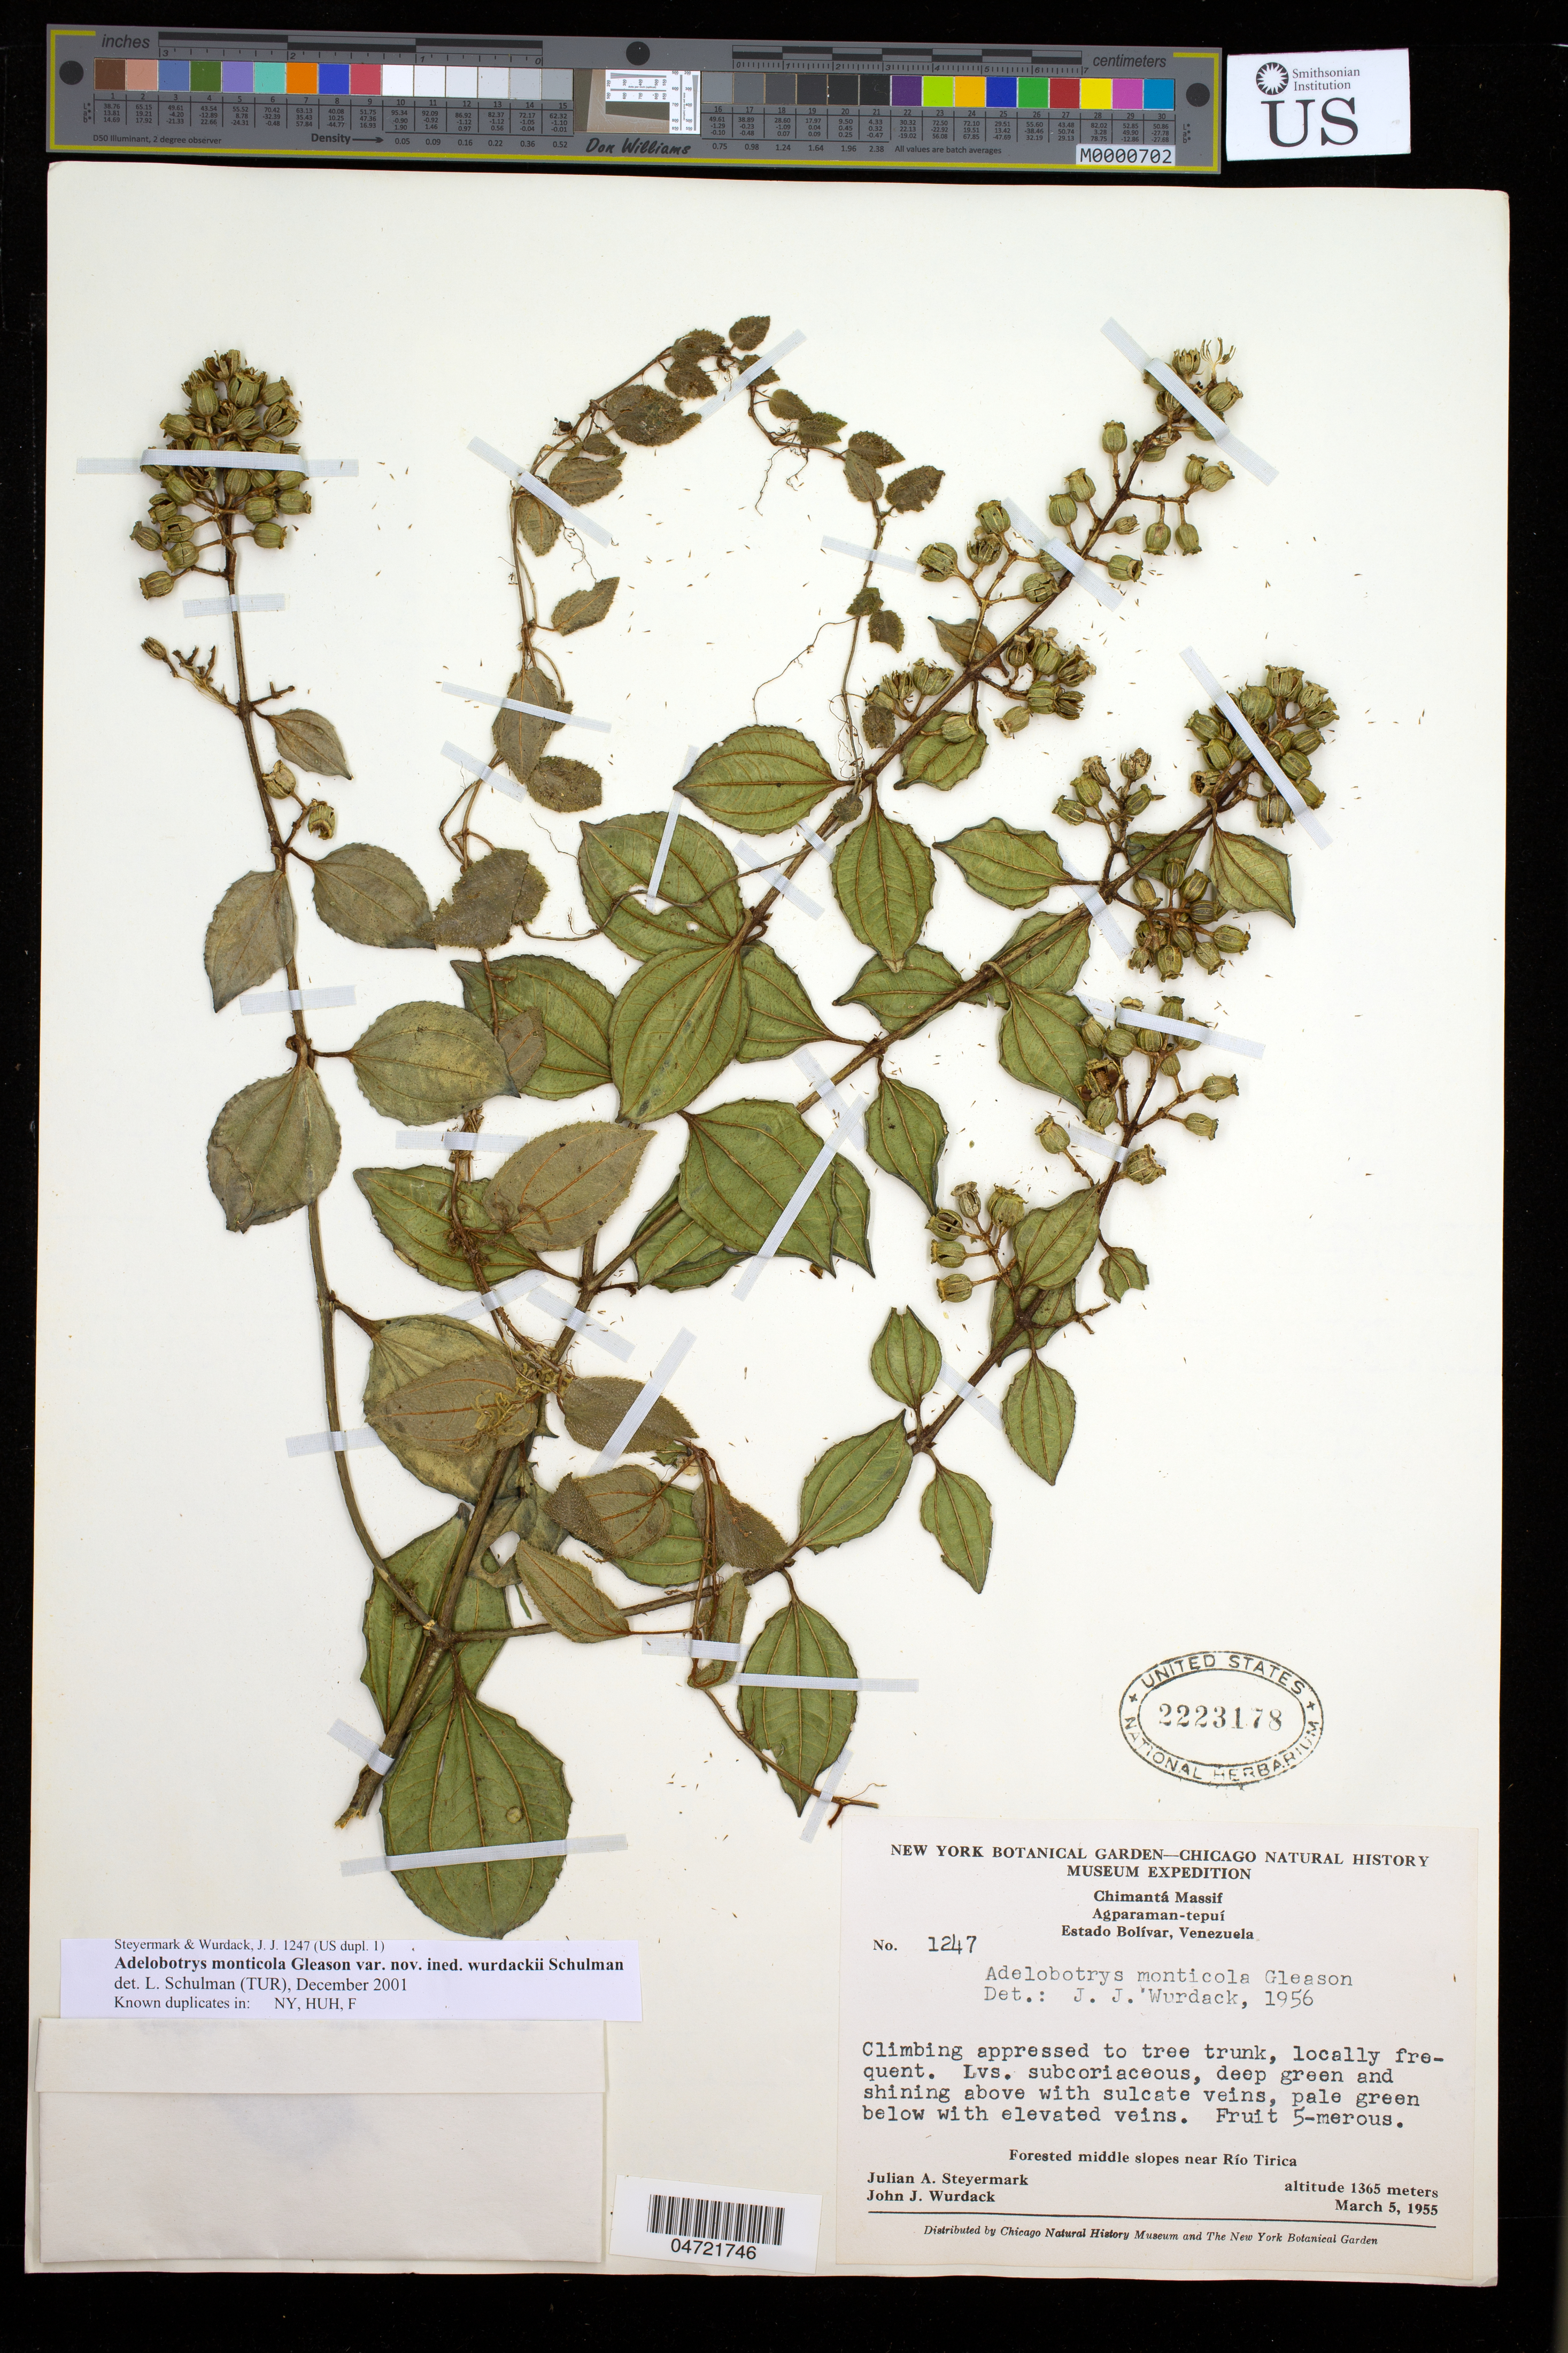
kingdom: Plantae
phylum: Tracheophyta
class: Magnoliopsida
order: Myrtales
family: Melastomataceae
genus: Adelobotrys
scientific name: Adelobotrys monticola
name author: Gleason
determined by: Schulman, Leif, (TUR), University of Turku (FINLAND)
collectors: J. Steyermark & J. J. Wurdack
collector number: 1247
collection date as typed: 5-Mar-55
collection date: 1955-03-05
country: Venezuela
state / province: Bolívar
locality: Chimantá Massif, Agparaman-tepuí, near Río Tirica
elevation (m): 1365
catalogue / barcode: US 2223178